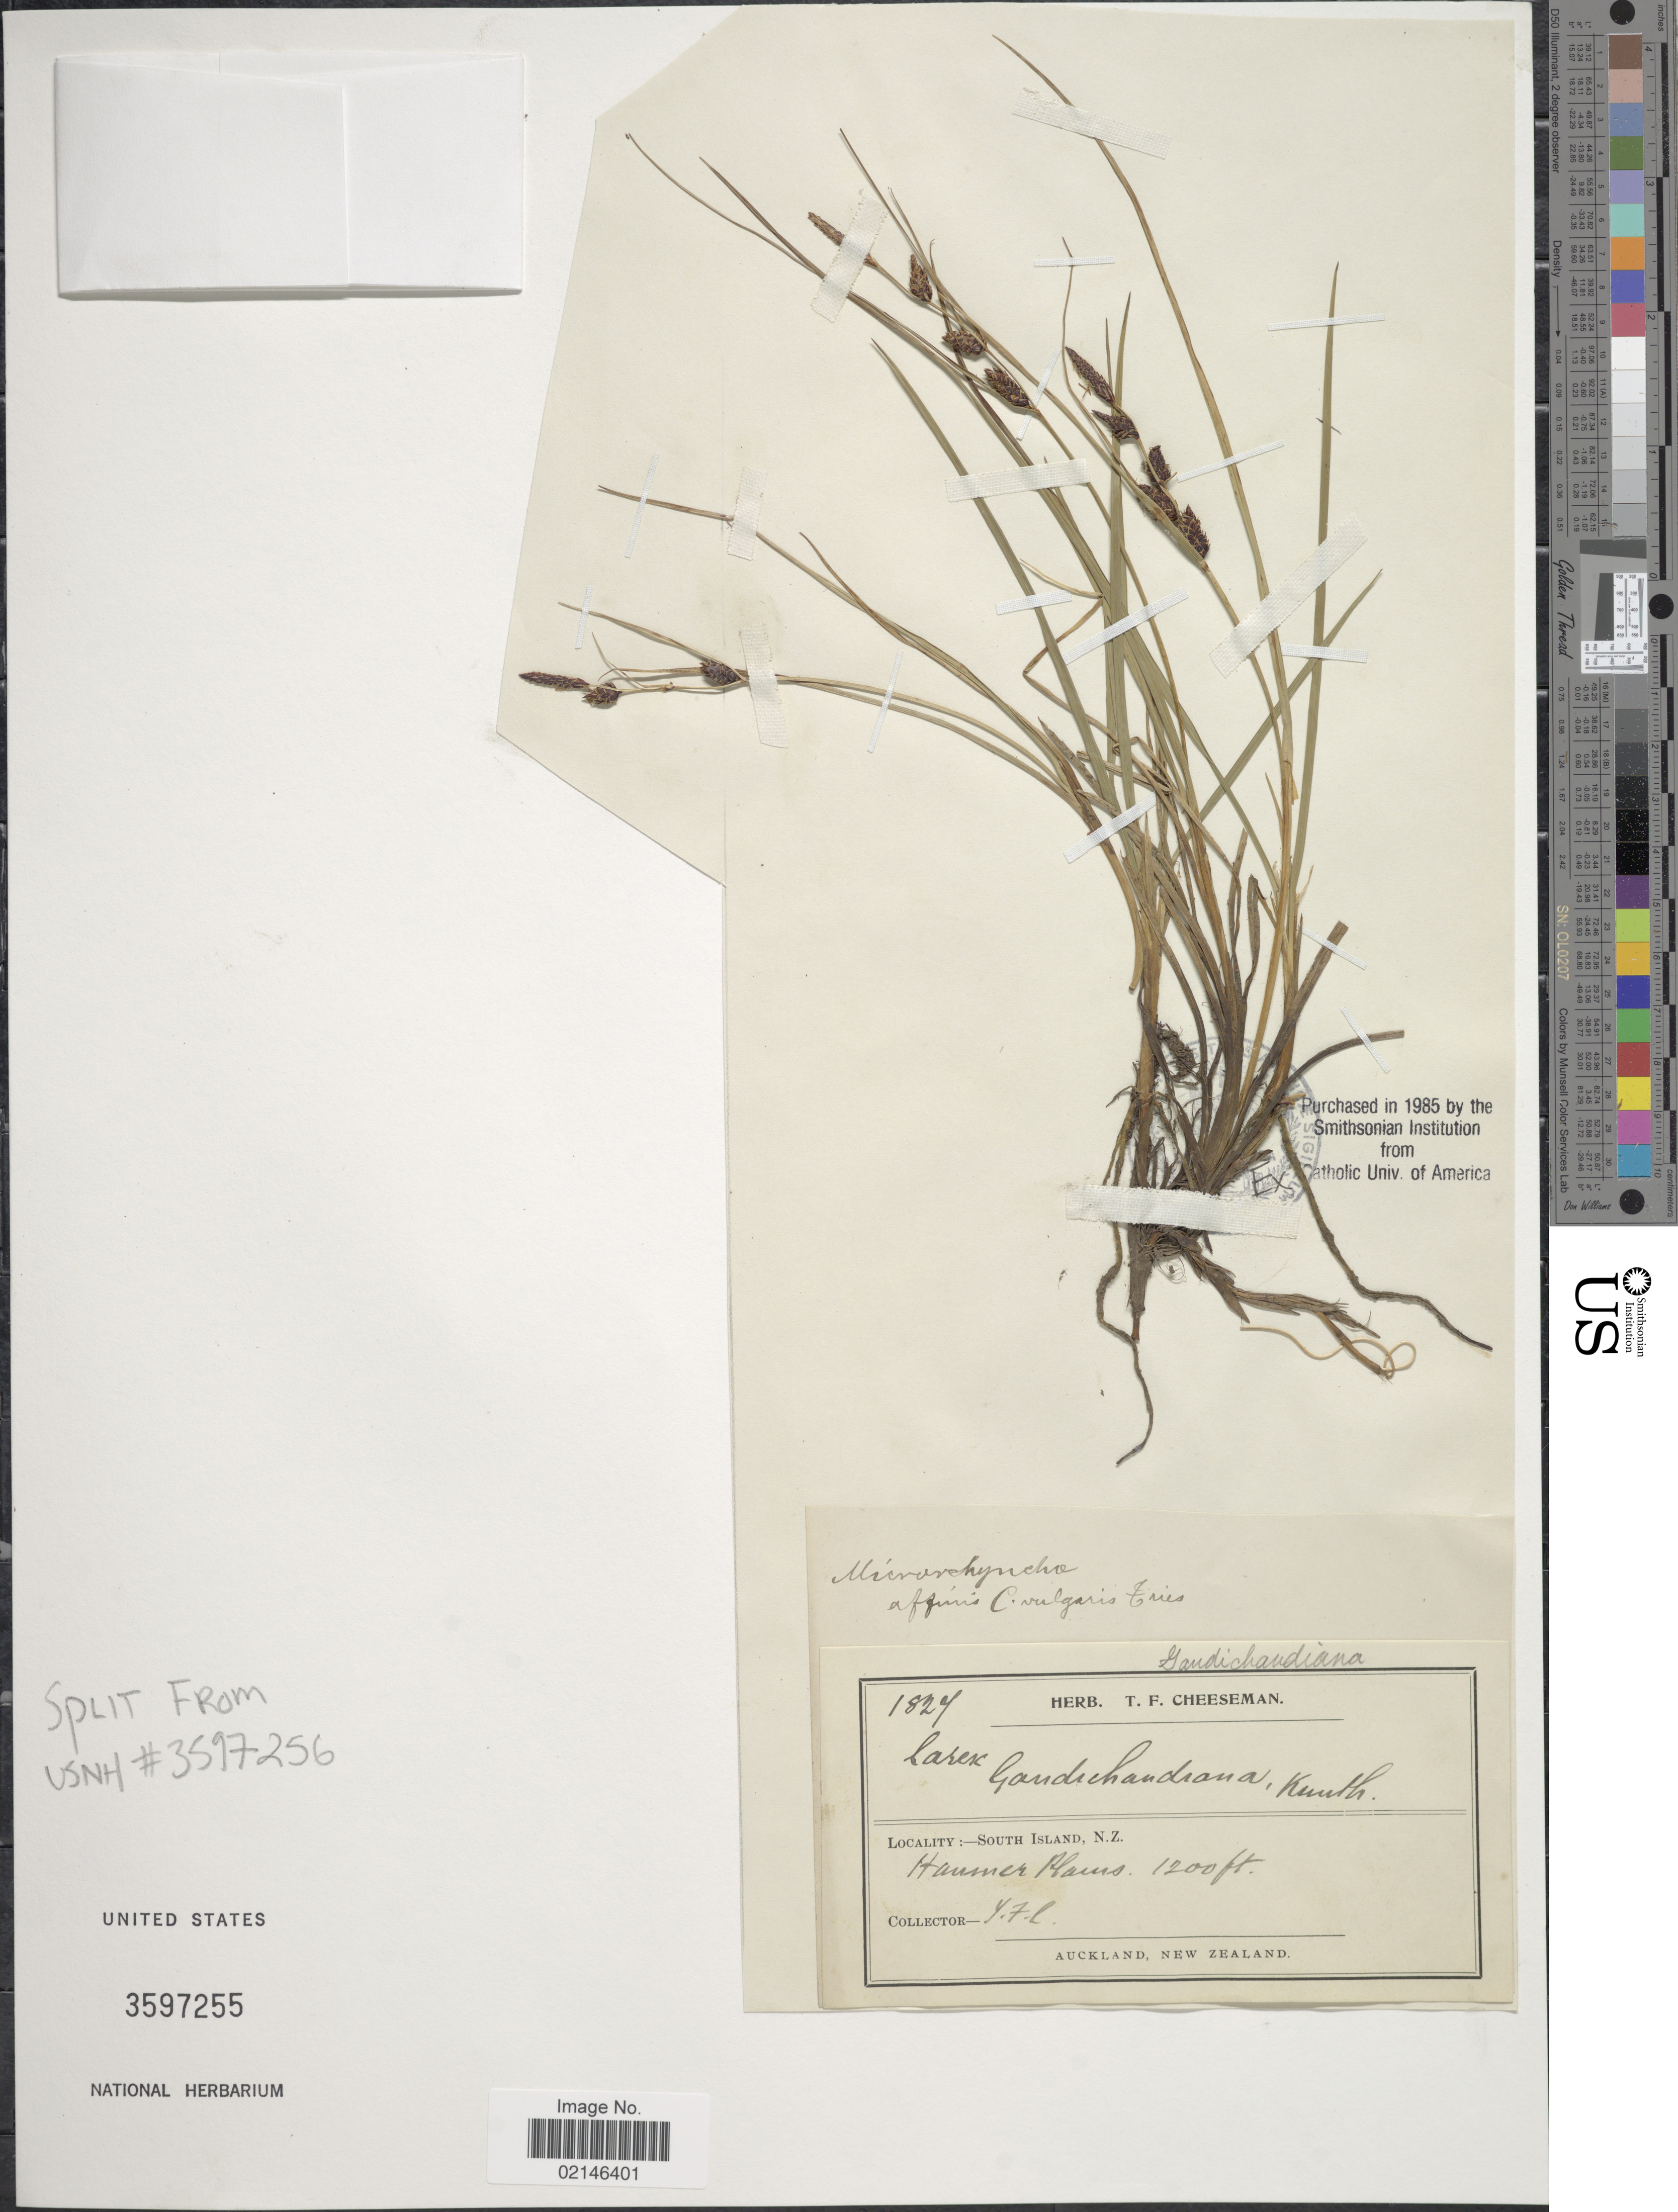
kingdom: Plantae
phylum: Tracheophyta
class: Liliopsida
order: Poales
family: Cyperaceae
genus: Carex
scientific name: Carex gaudichaudiana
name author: Kunth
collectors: T. F. Cheeseman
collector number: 1827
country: New Zealand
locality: South Island, haumer Klaus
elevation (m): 366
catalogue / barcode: US 3597255